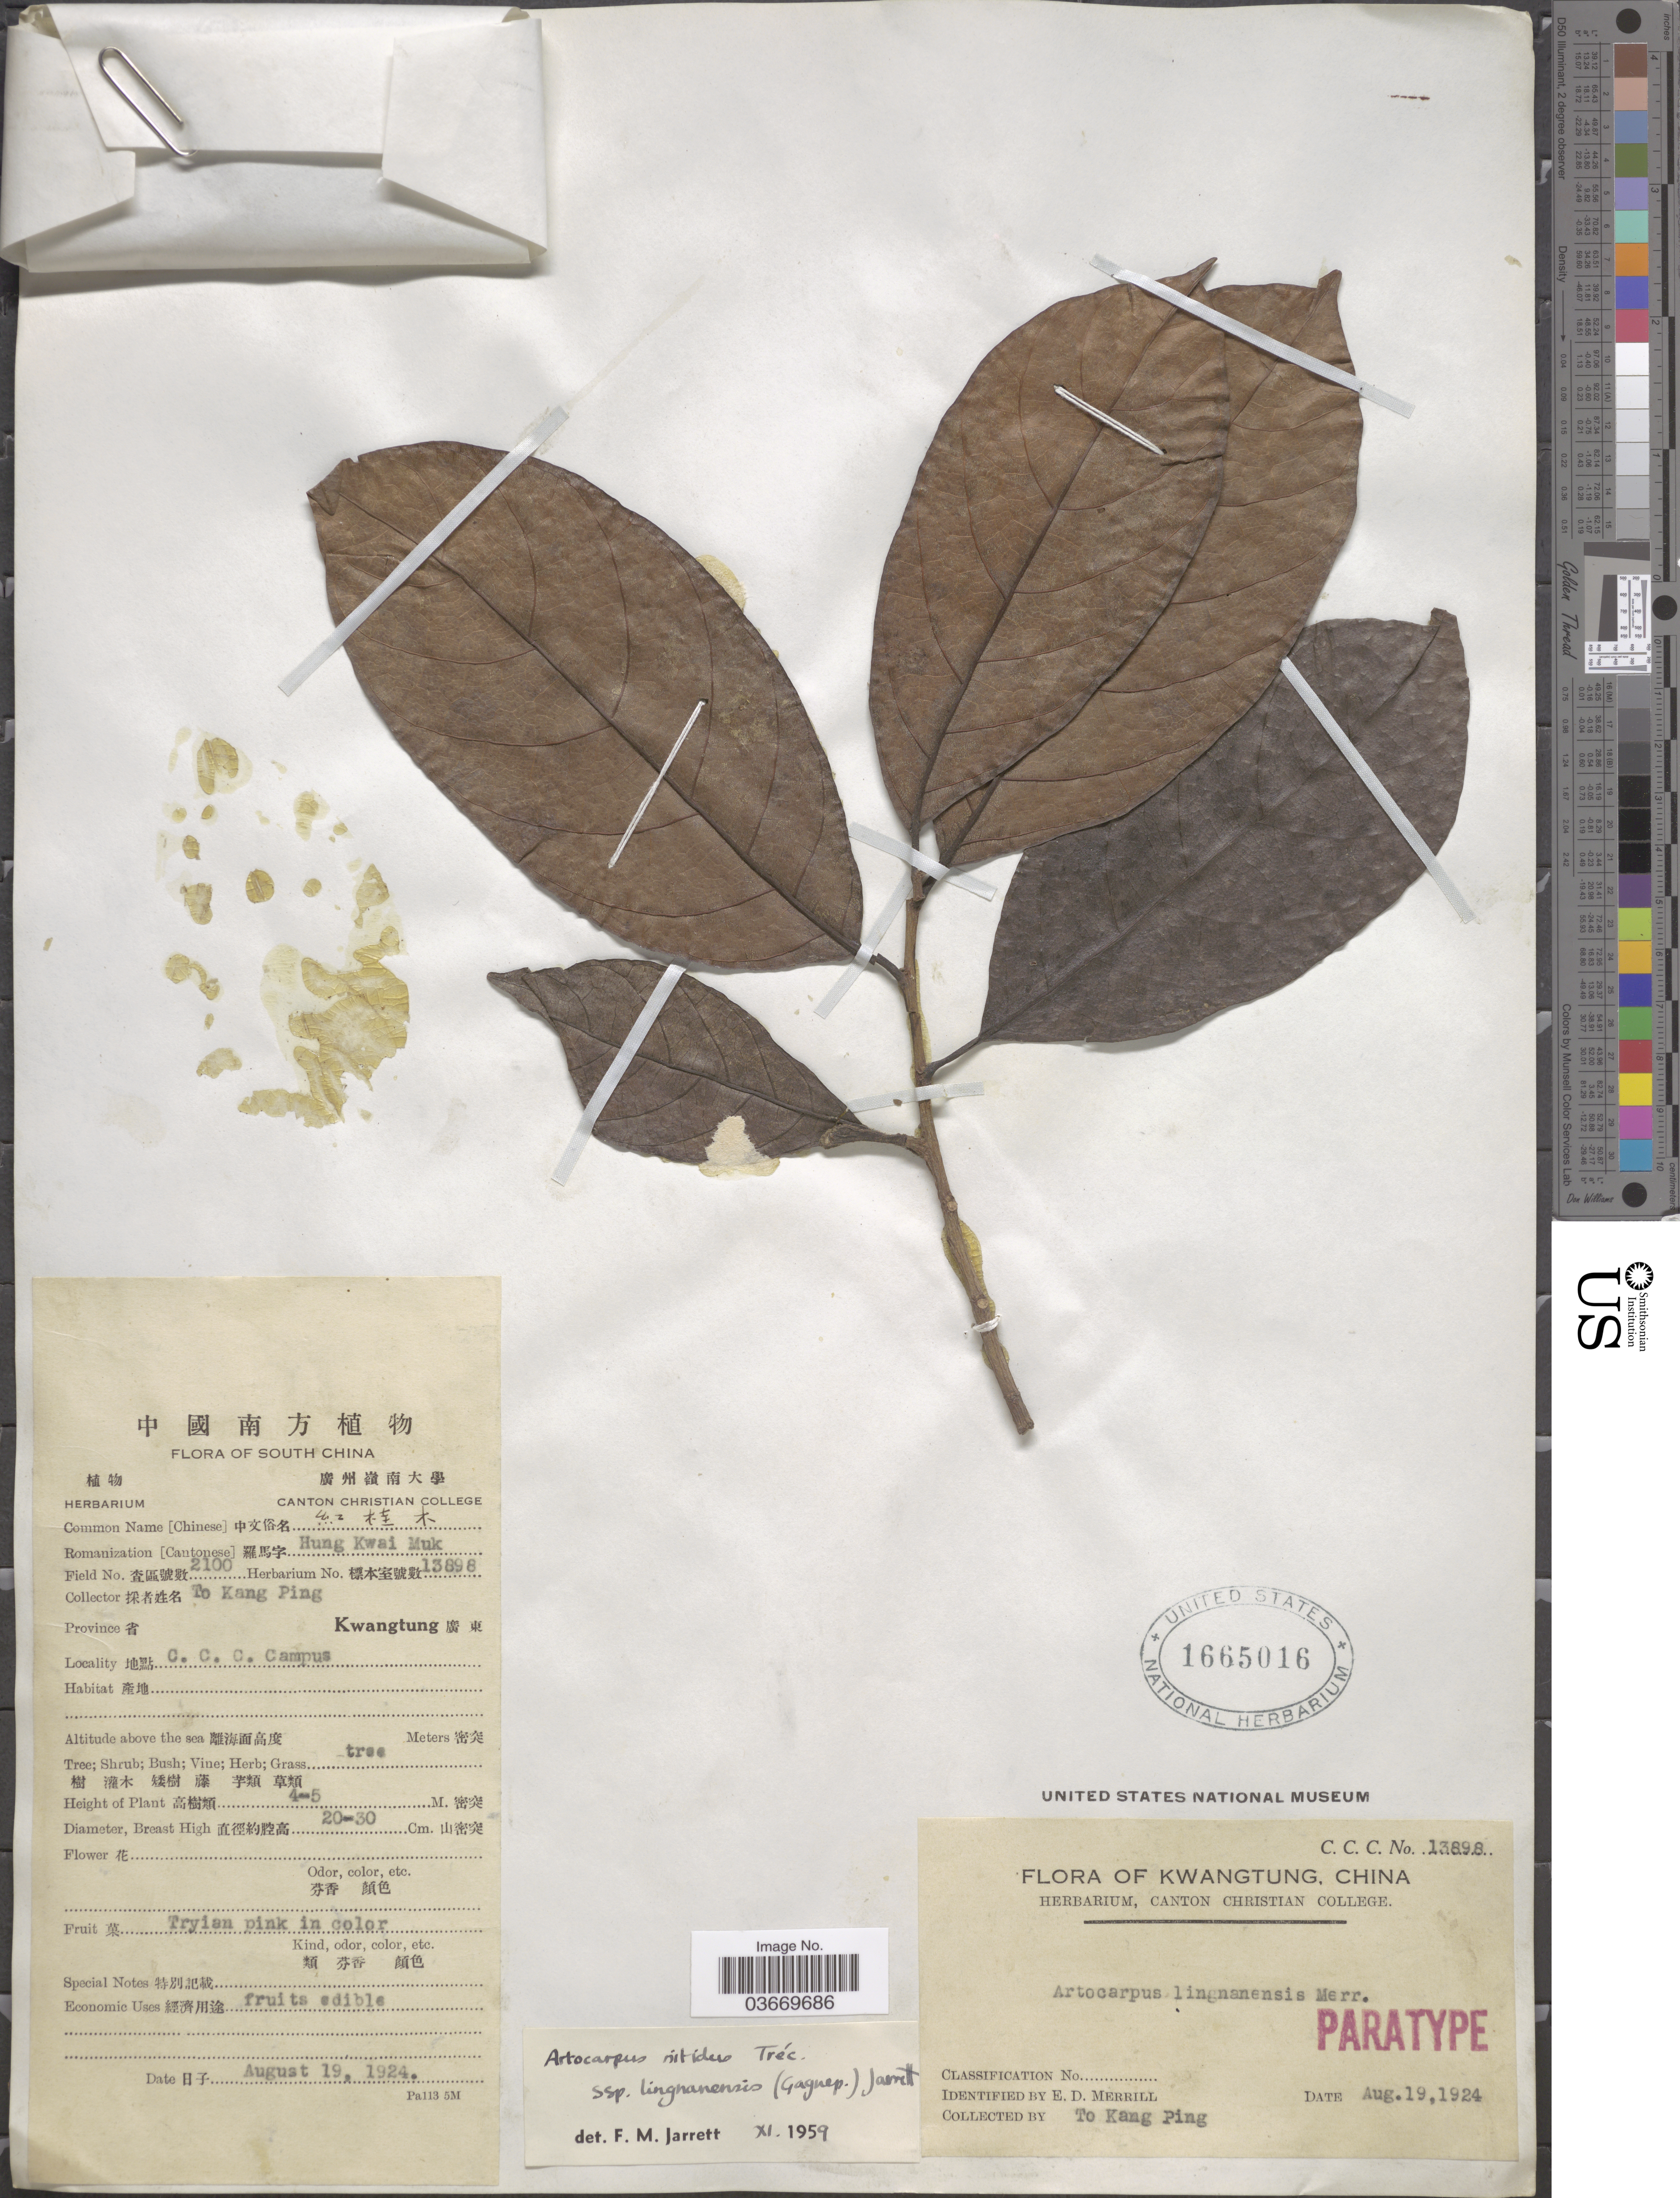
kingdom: Plantae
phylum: Tracheophyta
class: Magnoliopsida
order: Rosales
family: Moraceae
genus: Artocarpus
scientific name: Artocarpus nitidus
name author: Trécul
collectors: T. Ping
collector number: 2100/13898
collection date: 1924-08-19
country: China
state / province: Guangdong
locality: Kwangtung. C. C. C. Campus.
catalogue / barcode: US 1665016